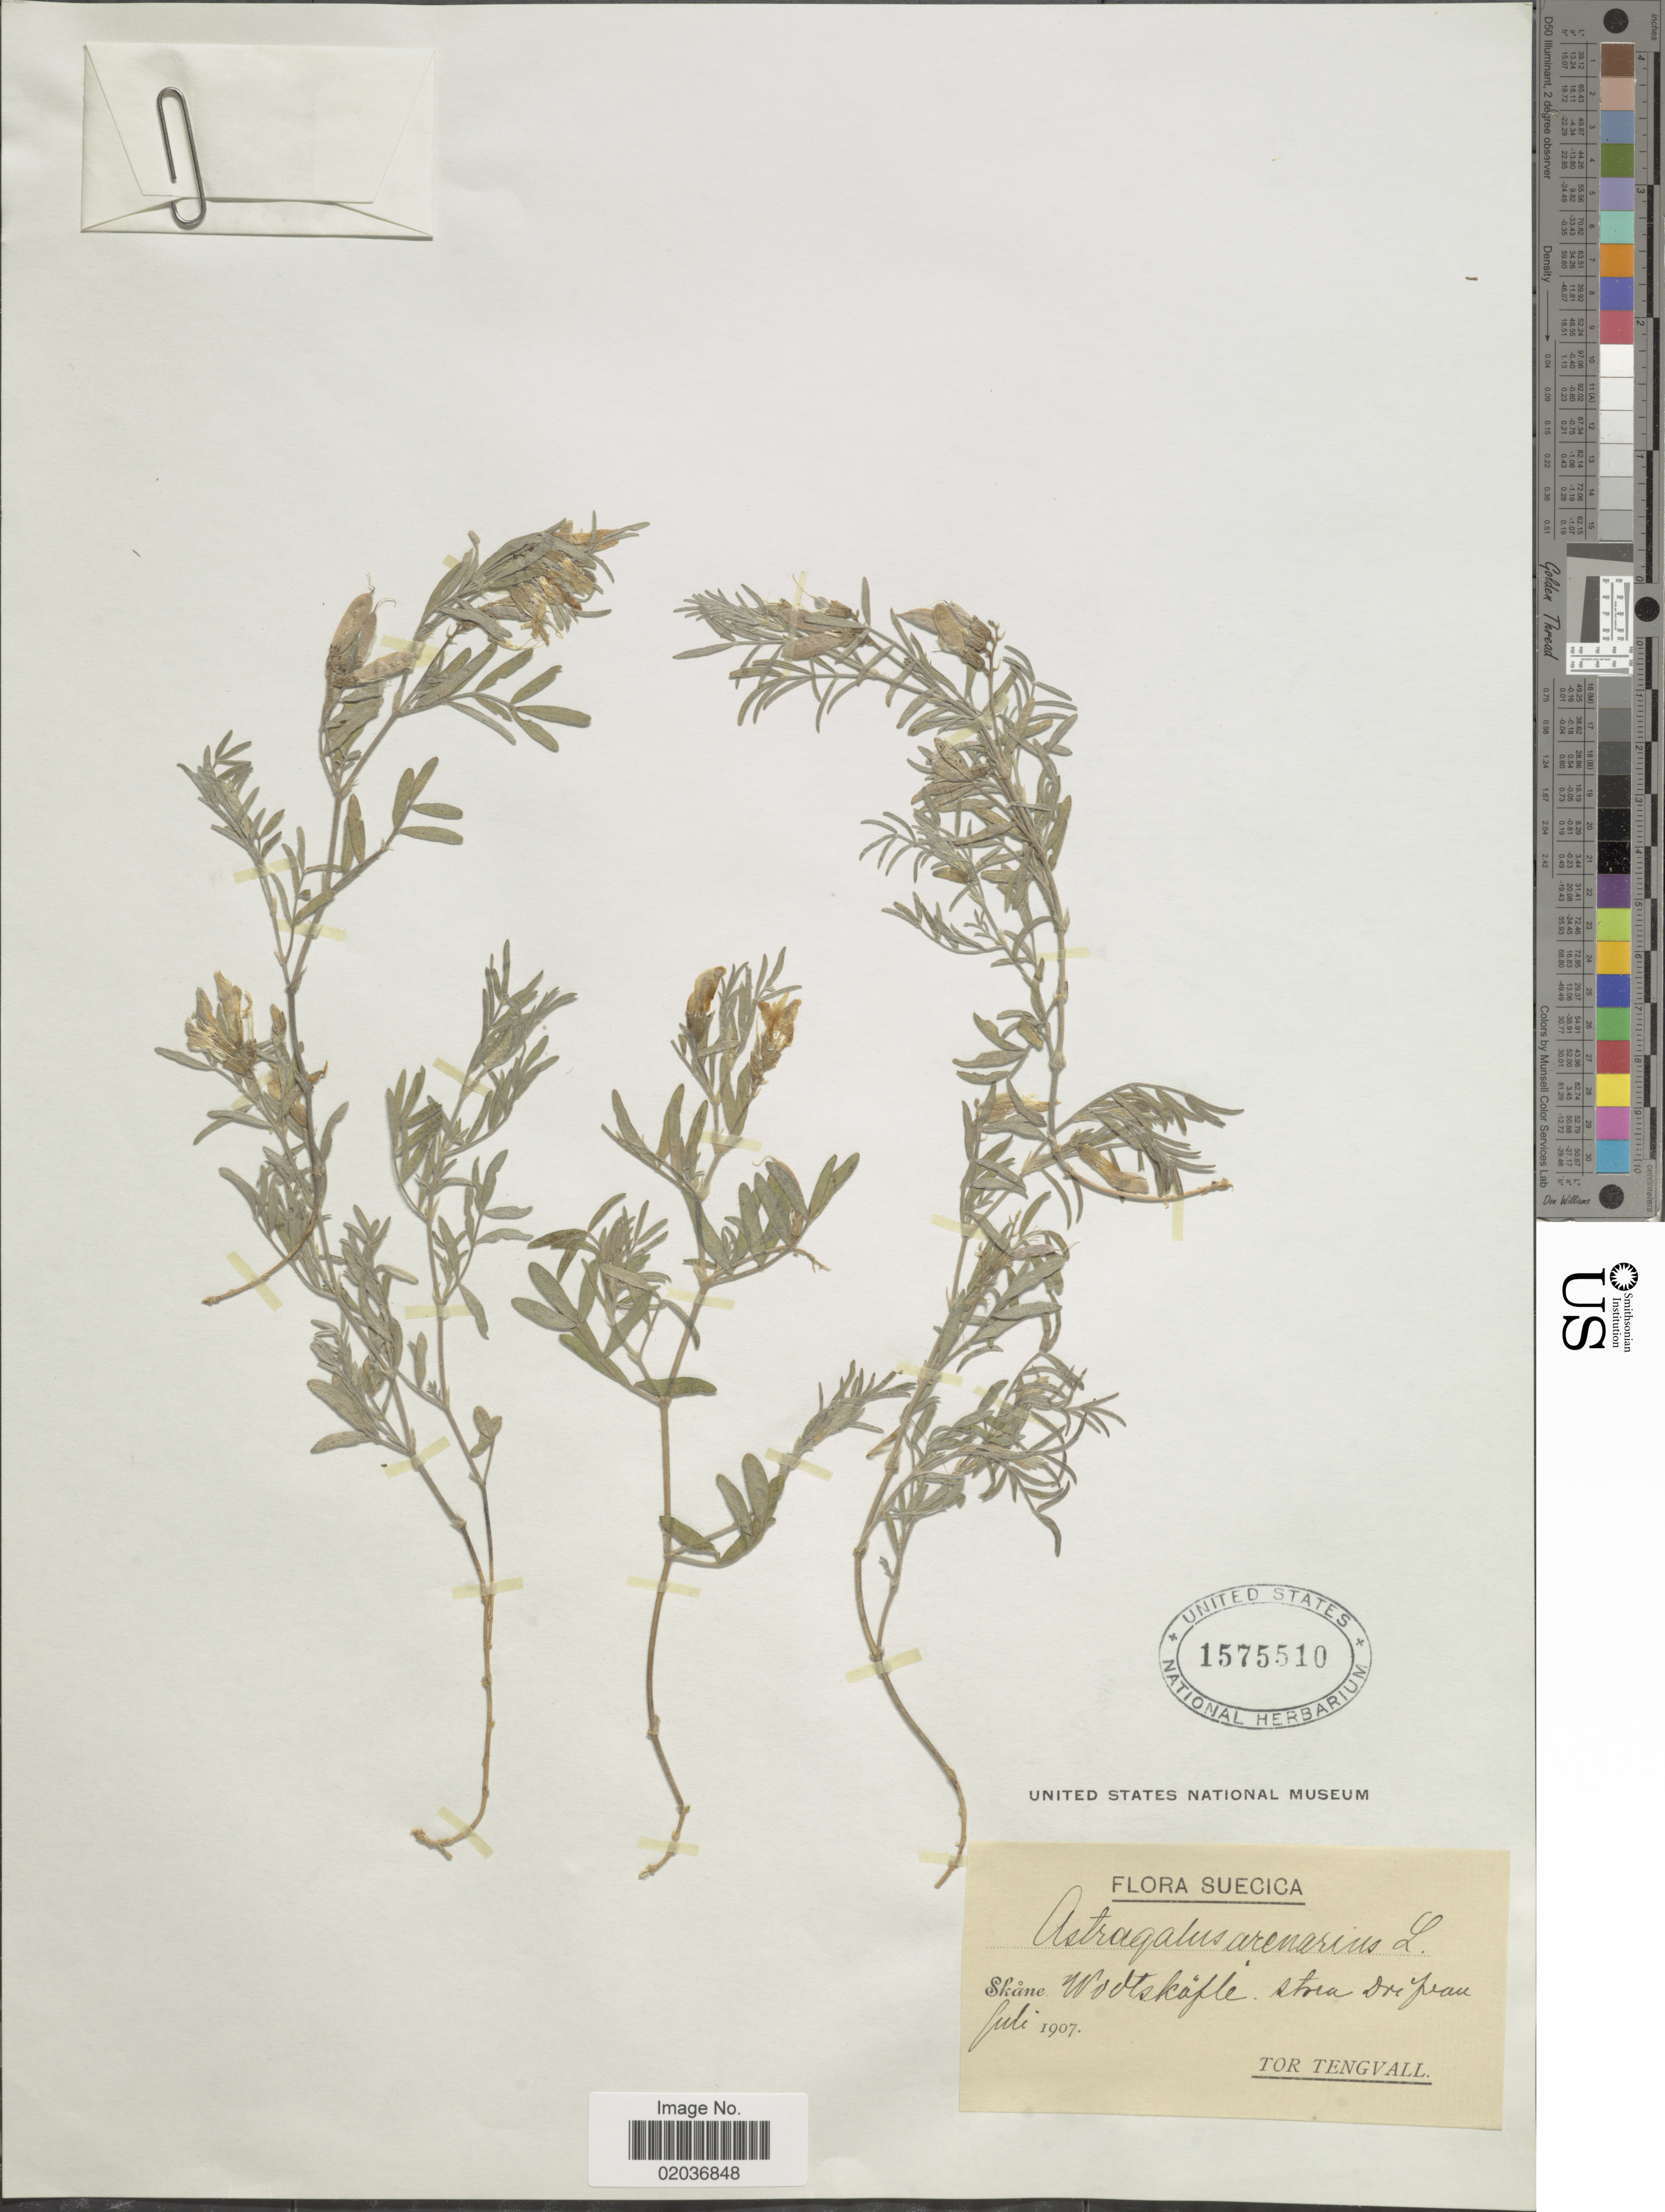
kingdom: Plantae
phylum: Tracheophyta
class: Magnoliopsida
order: Fabales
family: Fabaceae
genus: Astragalus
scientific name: Astragalus arenarius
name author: L.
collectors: T. Tengvall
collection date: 1907-07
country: Sweden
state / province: Skåne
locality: Wodstkäfle stra Dre peau [interpreted]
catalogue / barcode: US 1575510